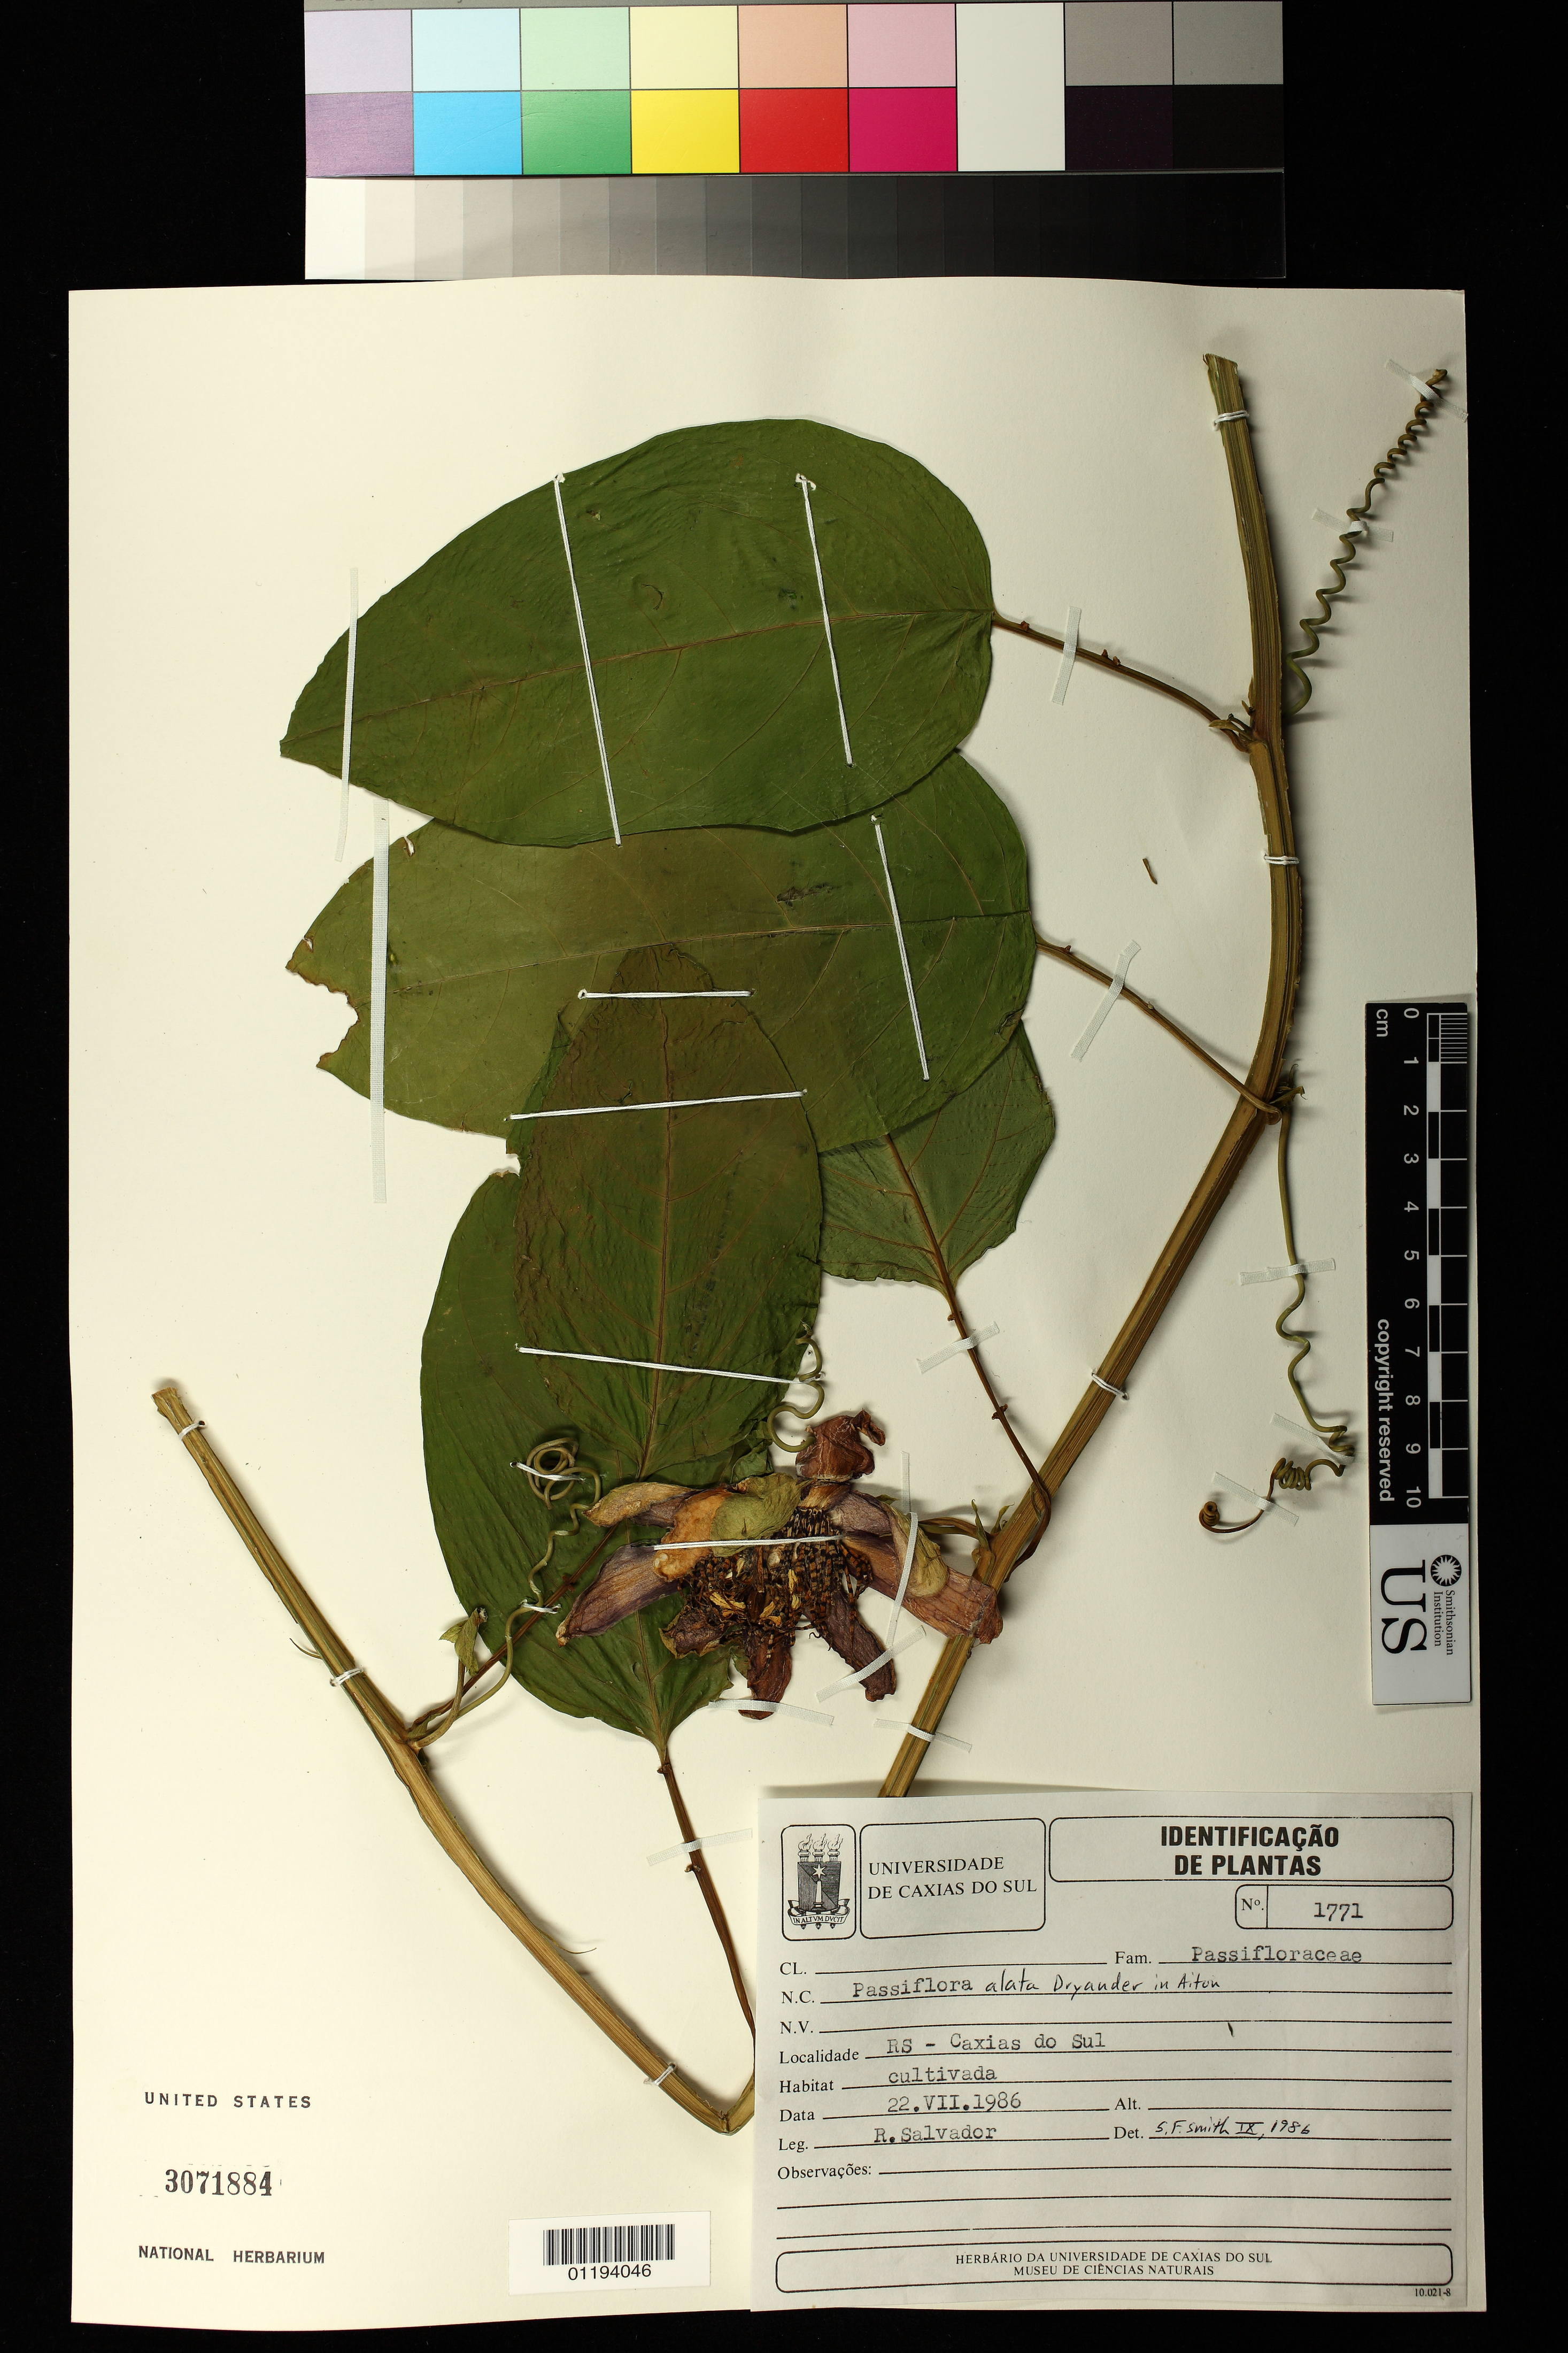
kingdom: Plantae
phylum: Tracheophyta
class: Magnoliopsida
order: Malpighiales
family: Passifloraceae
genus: Passiflora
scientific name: Passiflora alata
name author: Curtis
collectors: R. Salvador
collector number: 1771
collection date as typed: Jul 22 1986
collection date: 1986-07-22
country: Brazil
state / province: Rio Grande do Sul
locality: Caxias do Sul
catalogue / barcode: US 3071884